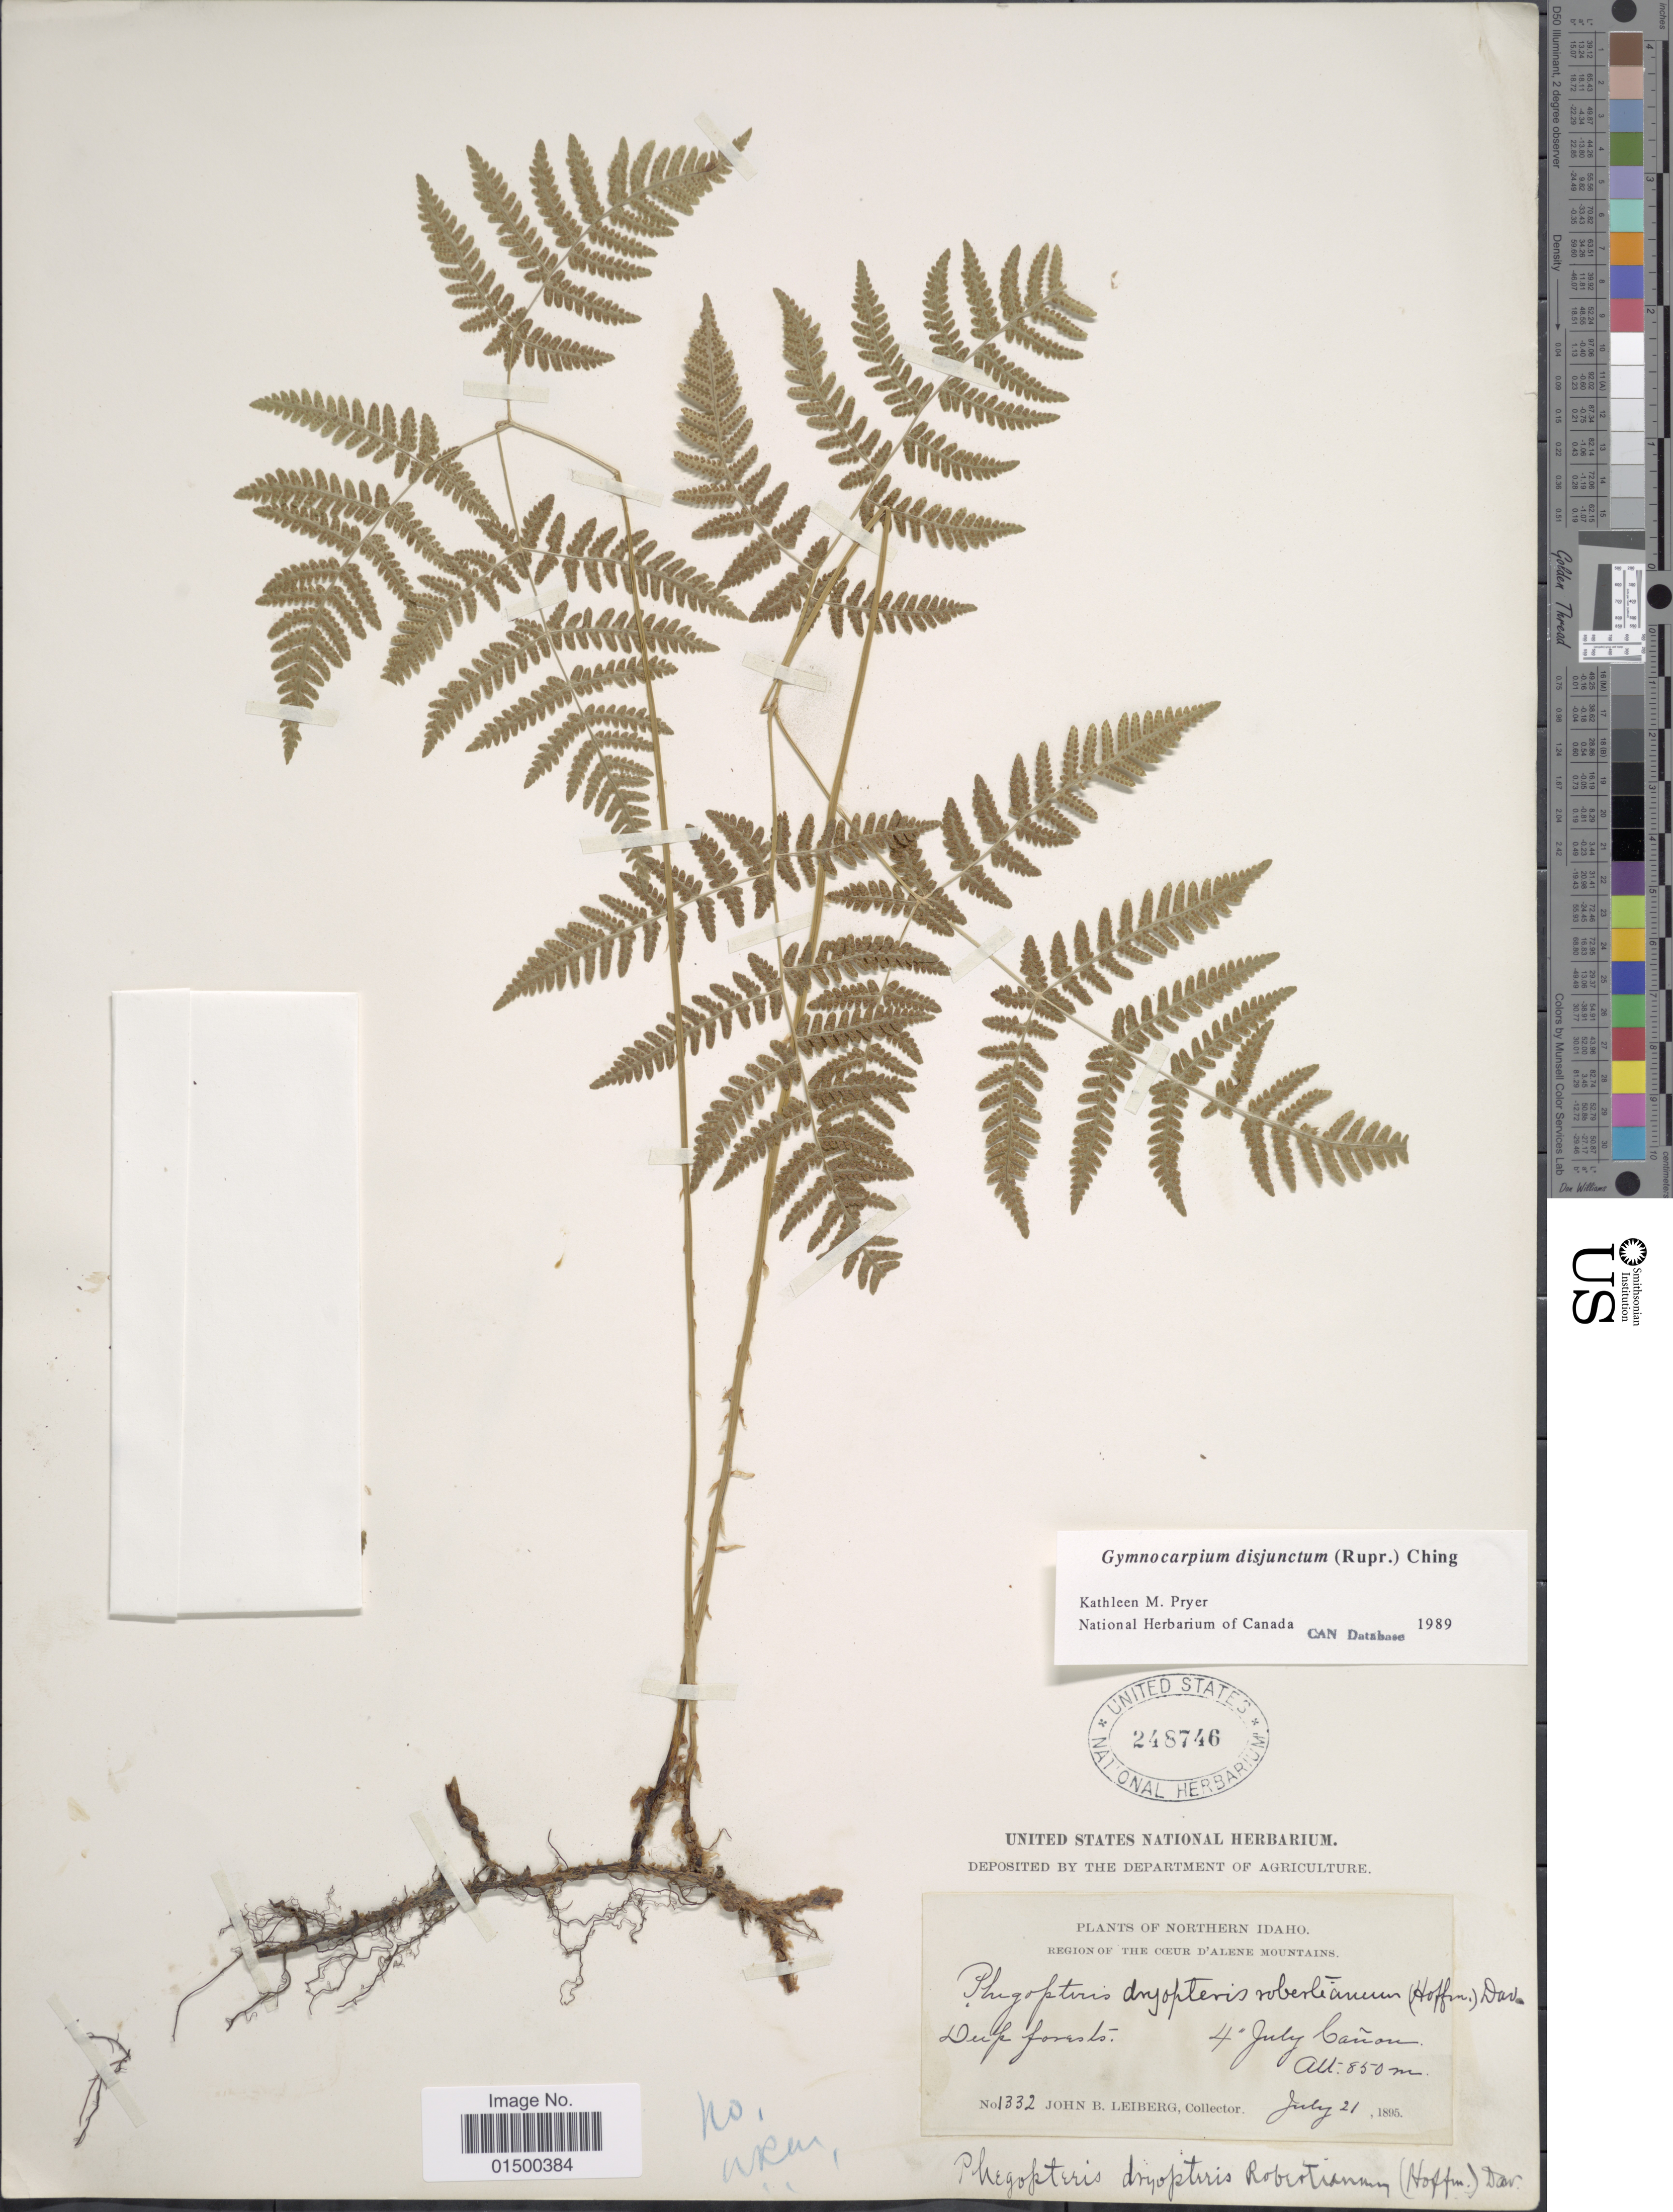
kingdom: Plantae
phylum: Tracheophyta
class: Polypodiopsida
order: Polypodiales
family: Cystopteridaceae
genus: Gymnocarpium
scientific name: Gymnocarpium disjunctum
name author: (Rupr.) Ching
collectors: J. B. Leiberg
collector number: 1332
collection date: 1895-07-21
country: United States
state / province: Idaho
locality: Northern Idaho, Region of the Coeur d'Alene Mountains. 4" July Cañon.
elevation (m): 850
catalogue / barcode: US 248746